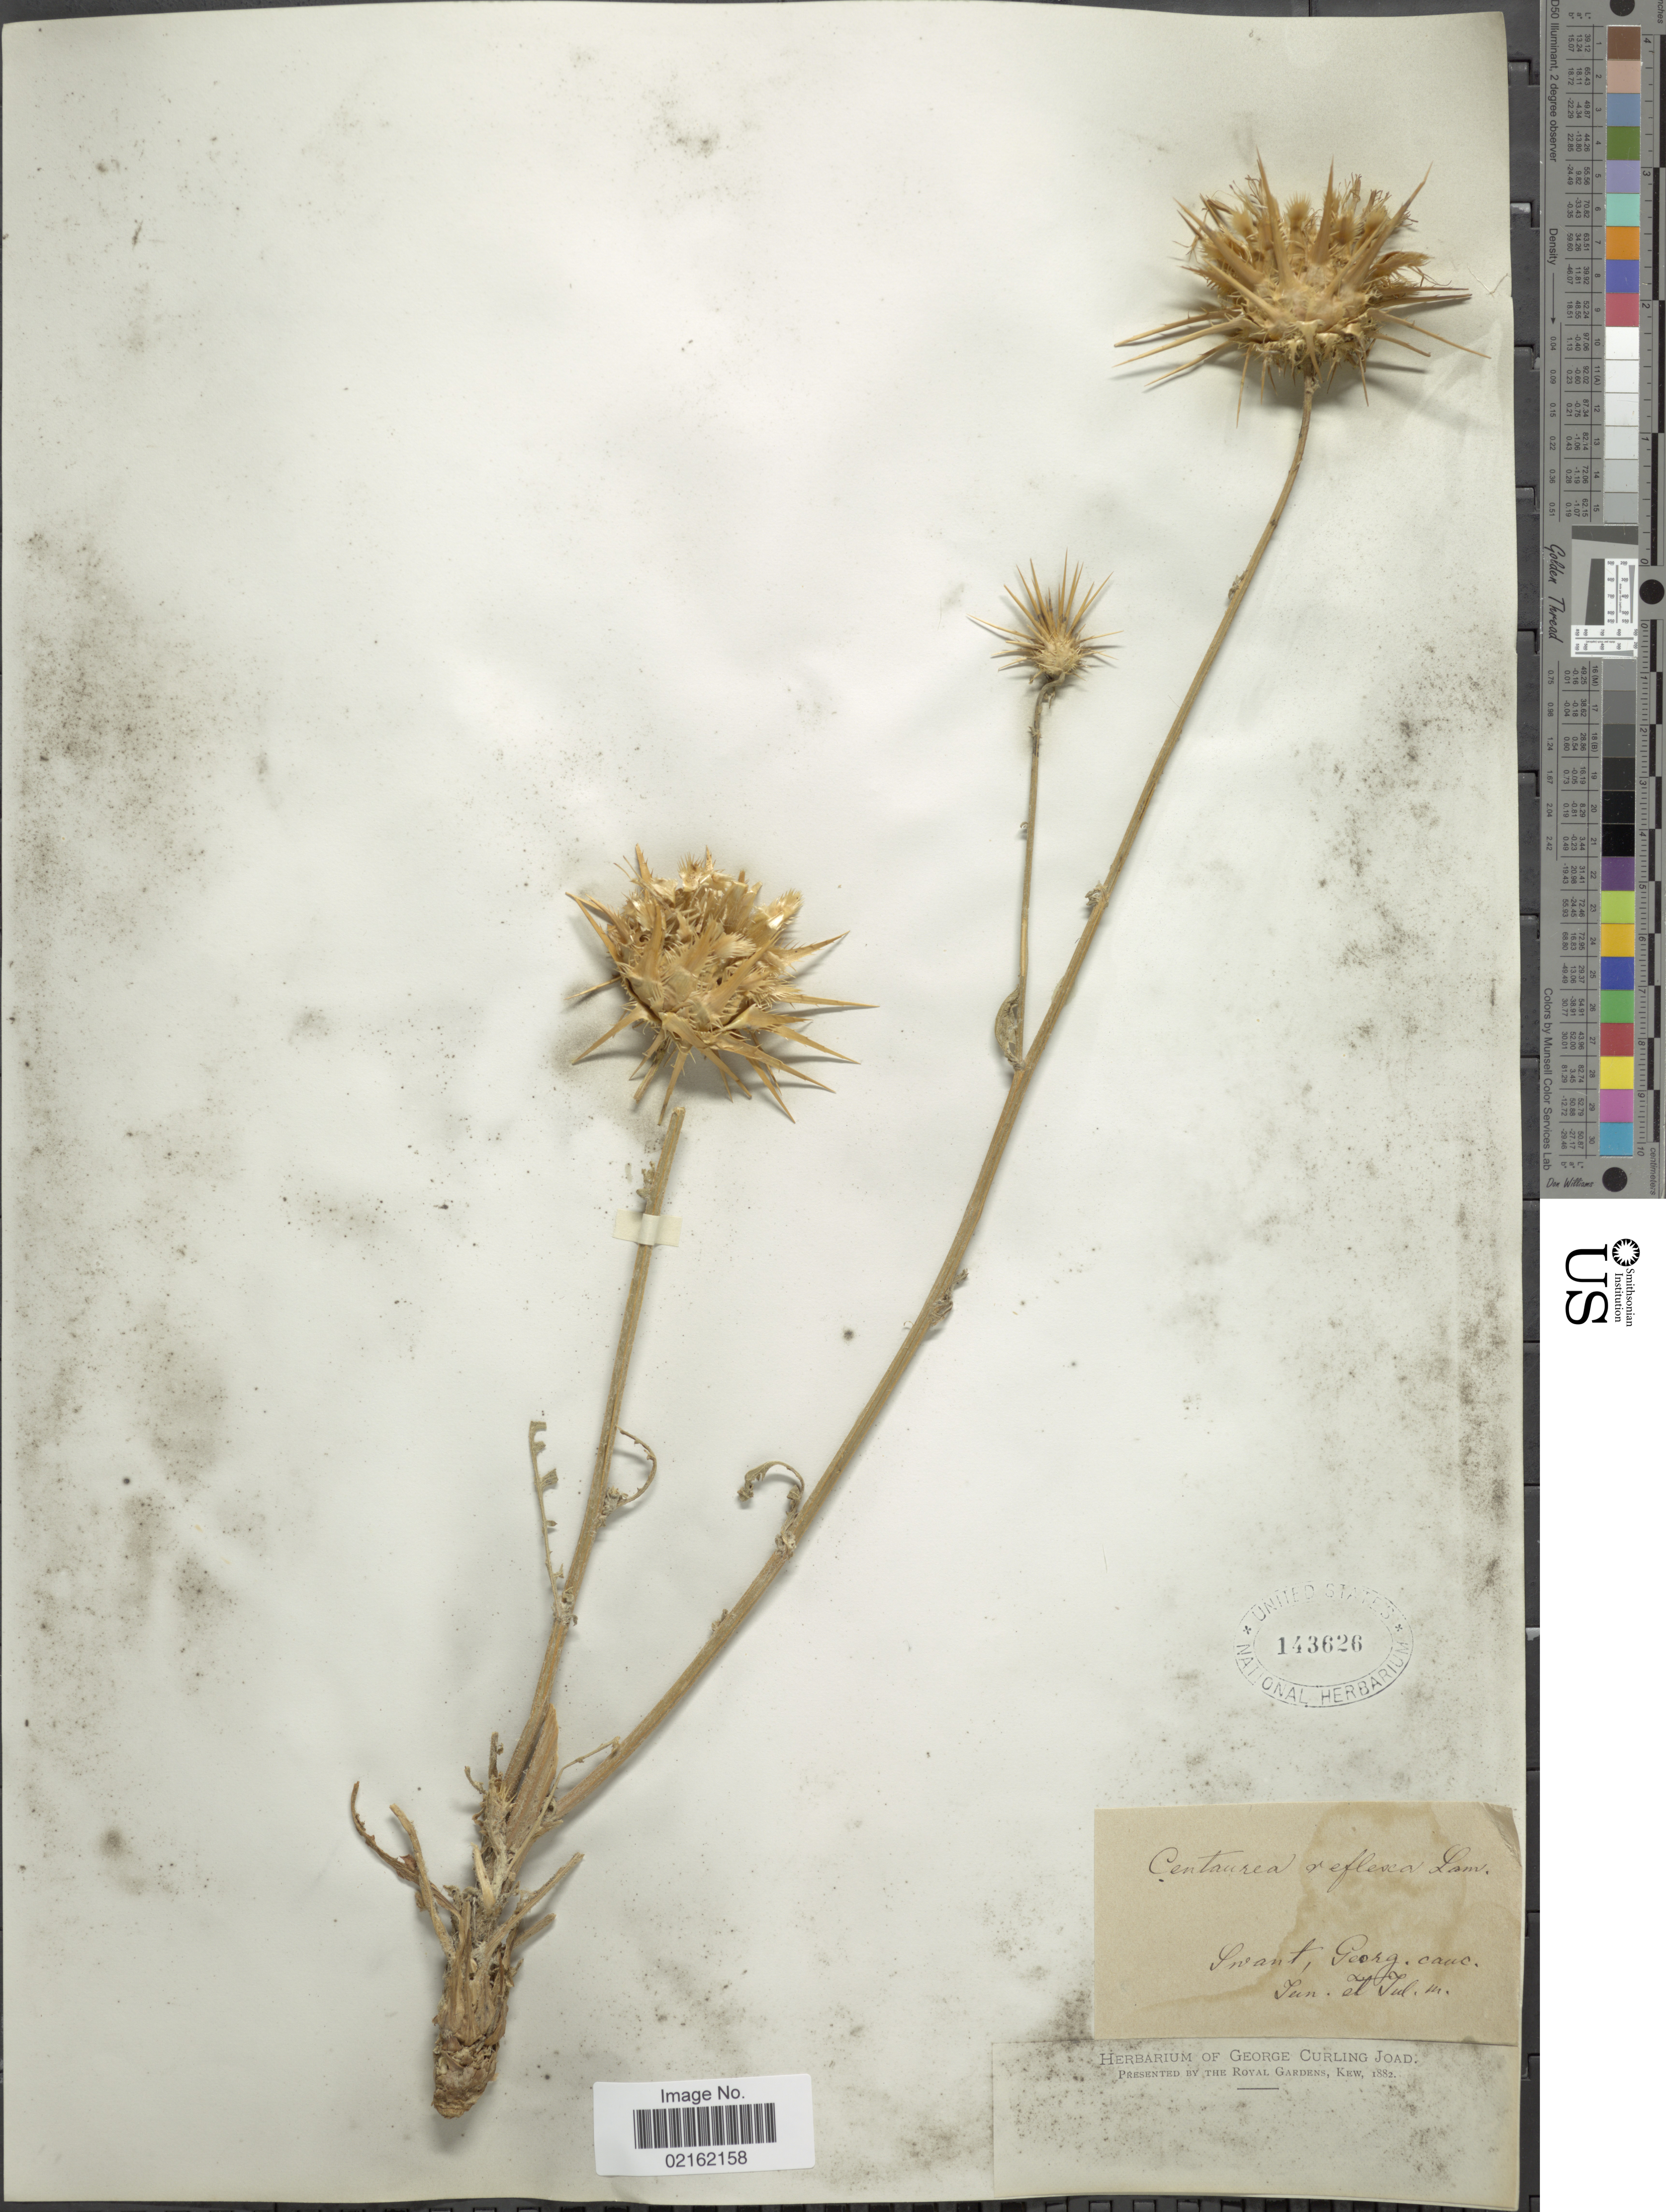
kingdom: Plantae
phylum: Tracheophyta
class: Magnoliopsida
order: Asterales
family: Asteraceae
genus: Centaurea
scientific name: Centaurea reflexa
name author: Lam.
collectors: ex herb. George Curling Joad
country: Georgia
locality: Swant, Georg. cauc.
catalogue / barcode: US 143626